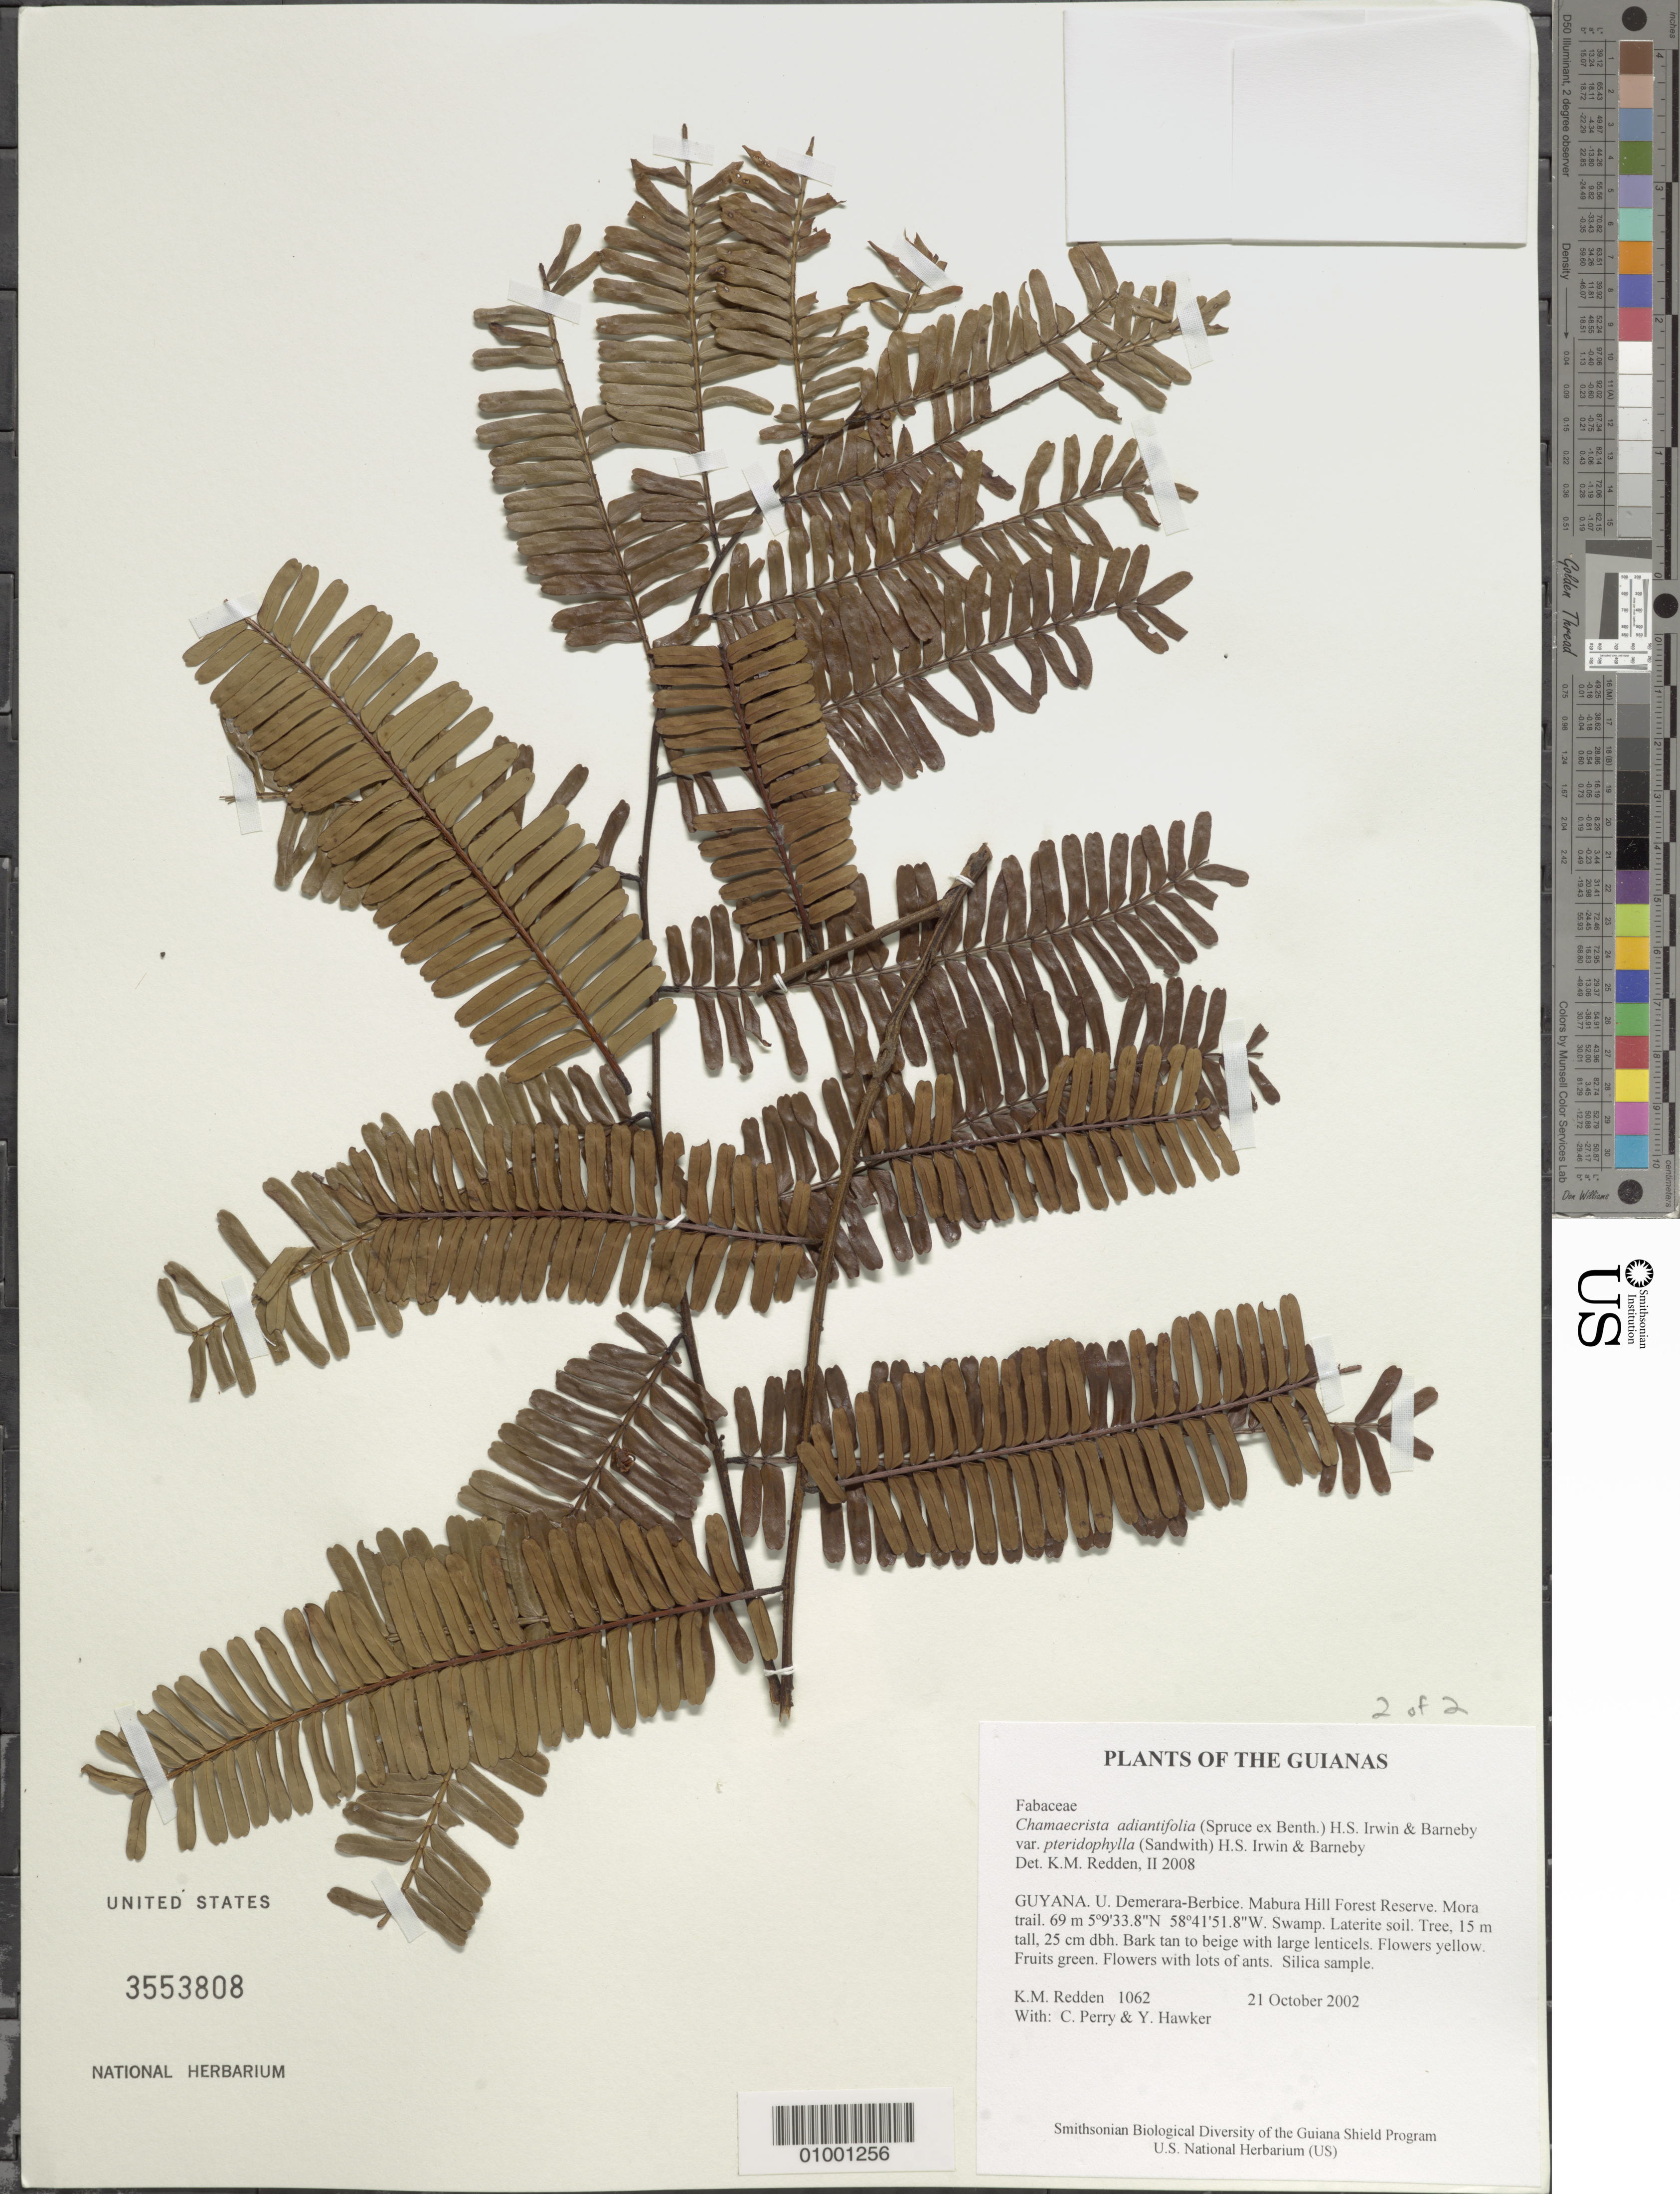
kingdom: Plantae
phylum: Tracheophyta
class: Magnoliopsida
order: Fabales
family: Fabaceae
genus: Chamaecrista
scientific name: Chamaecrista adiantifolia var. pteridophylla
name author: (Sandwith) H.S. Irwin & Barneby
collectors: K. M. Redden, C. Perry & Y. Hawker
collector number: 1062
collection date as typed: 21 October 2002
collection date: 2002-10-21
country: Guyana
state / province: U. Demerara-Berbice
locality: Mabura Hill Forest Reserve. Mora trail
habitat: Swamp. Laterite soil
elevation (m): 69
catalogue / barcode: US 3553808